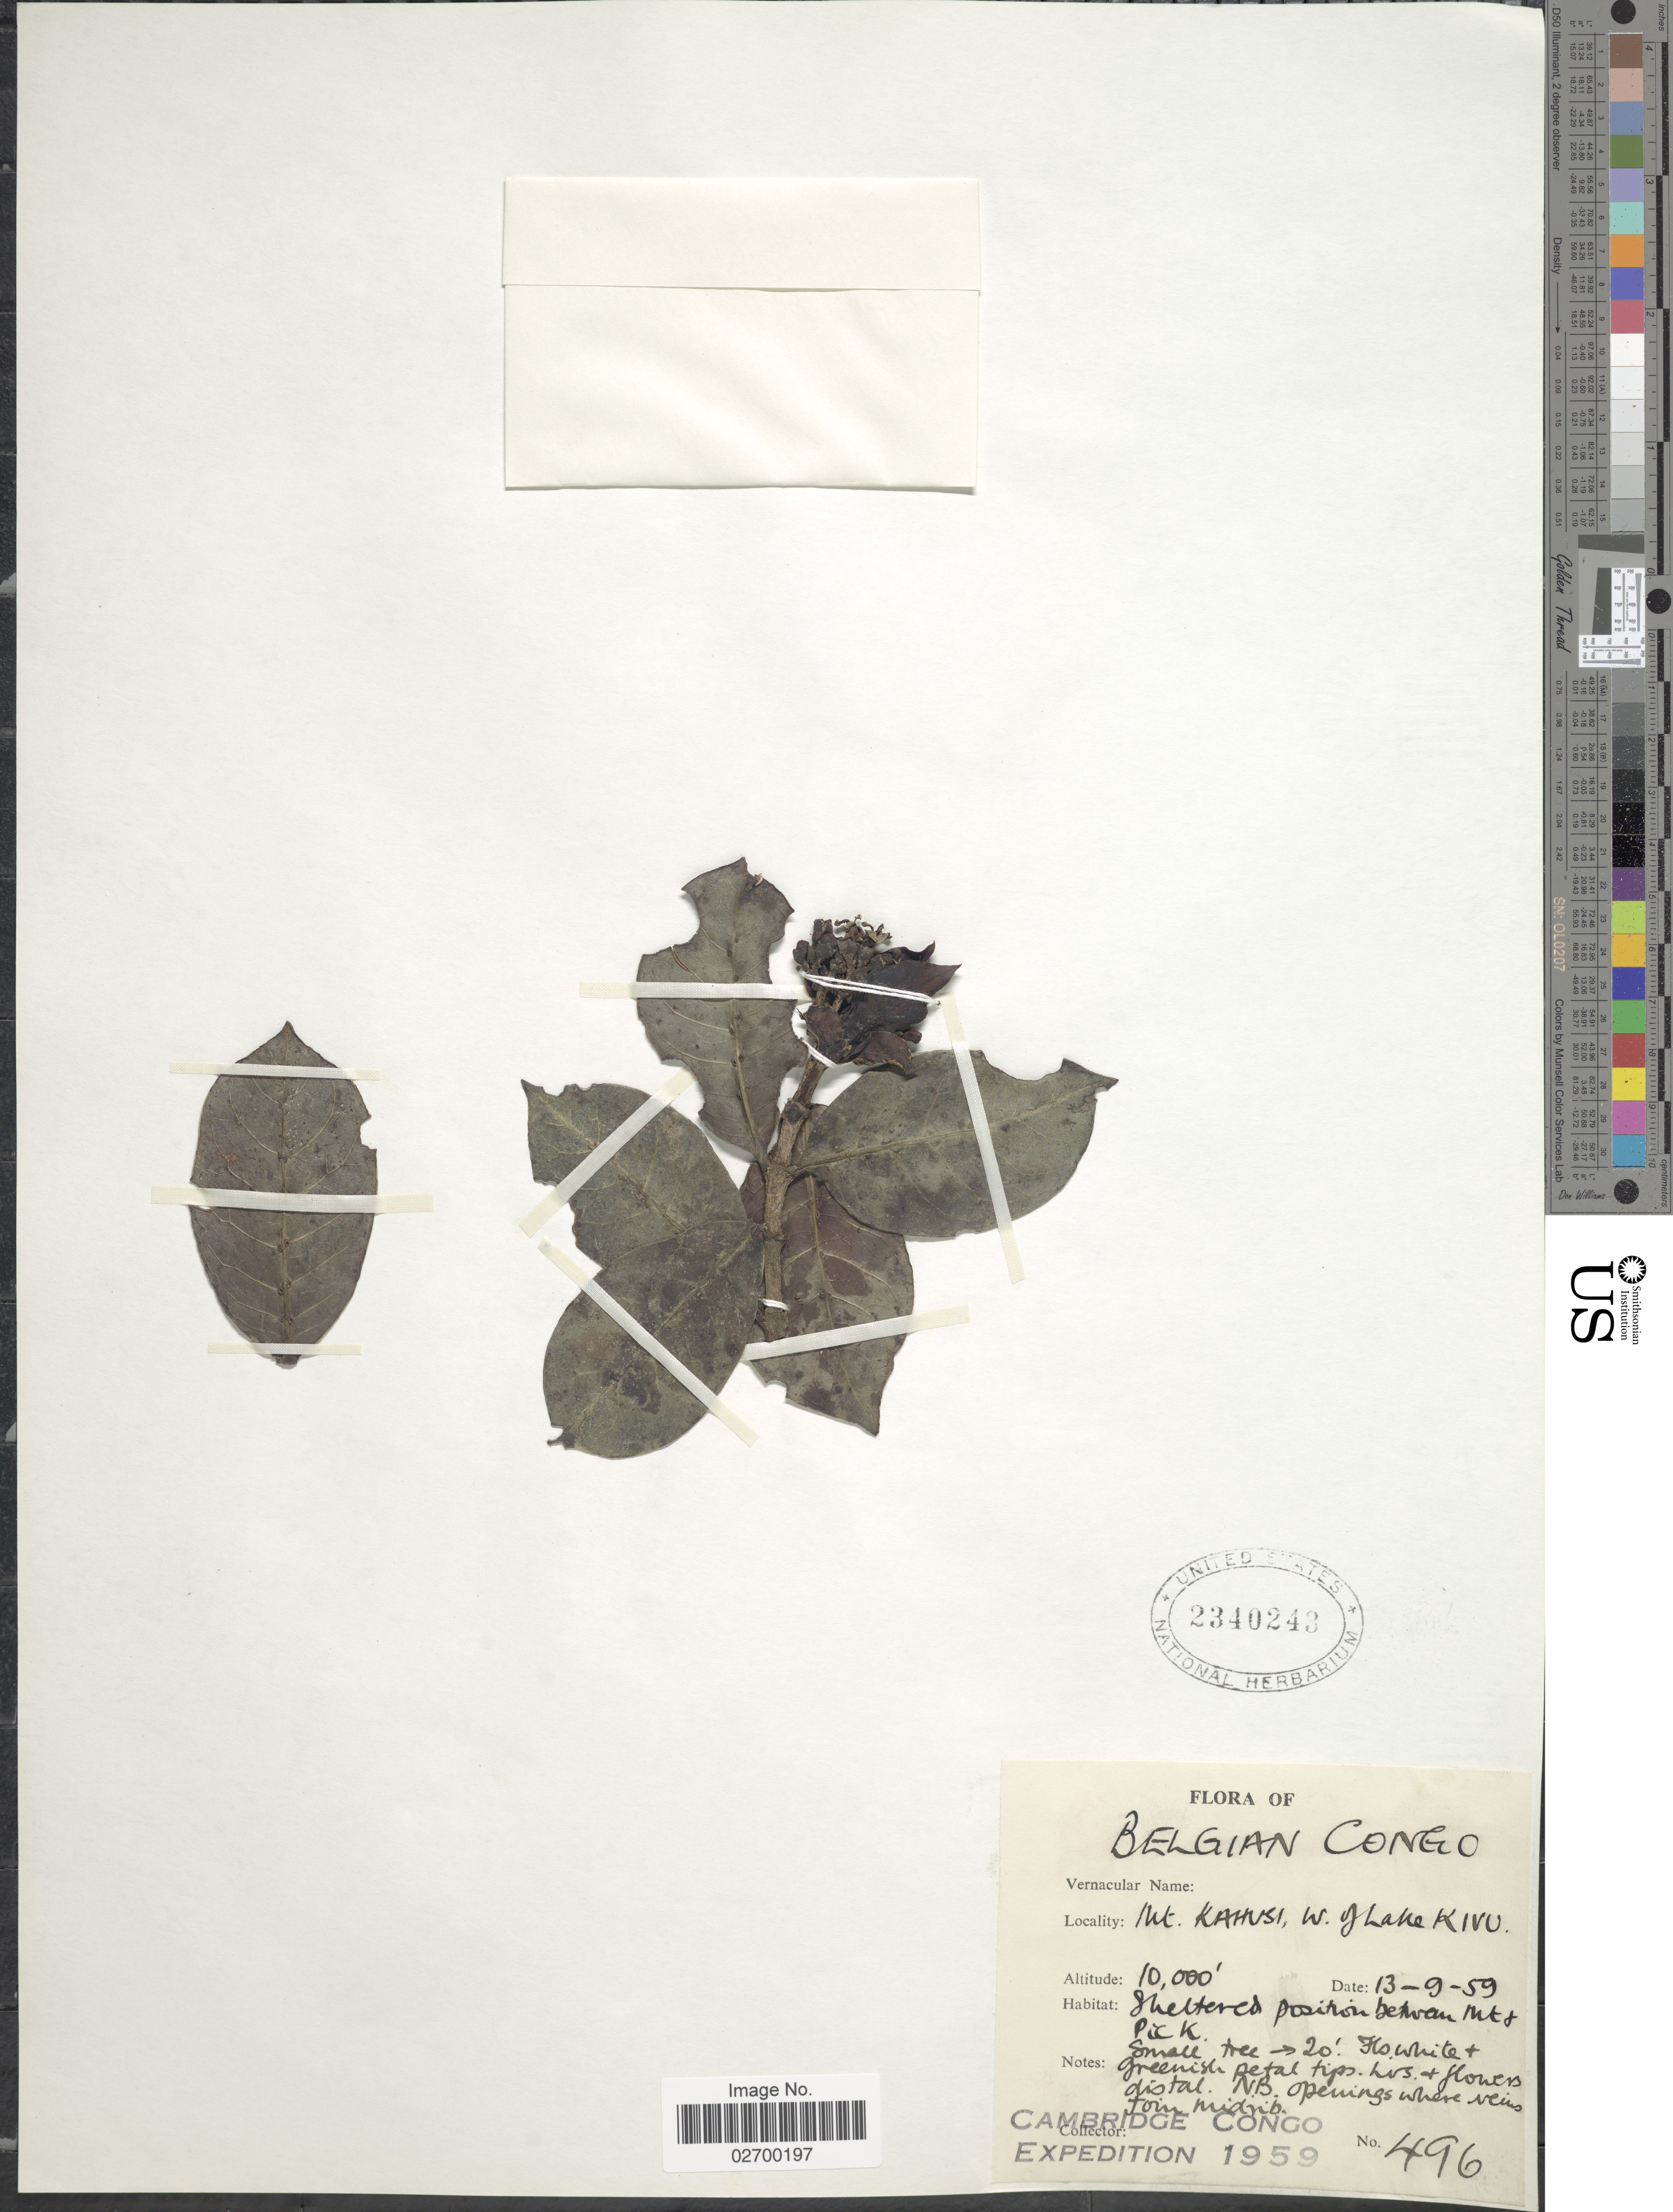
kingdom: Plantae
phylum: Tracheophyta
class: Magnoliopsida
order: Gentianales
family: Rubiaceae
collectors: Cambridge Congo Expedition 1959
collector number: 496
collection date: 1959-09-13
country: Congo, Democratic Republic of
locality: Belgian Congo, Mt Kahusu, W of Lake Kivu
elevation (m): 3048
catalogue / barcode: US 2340243